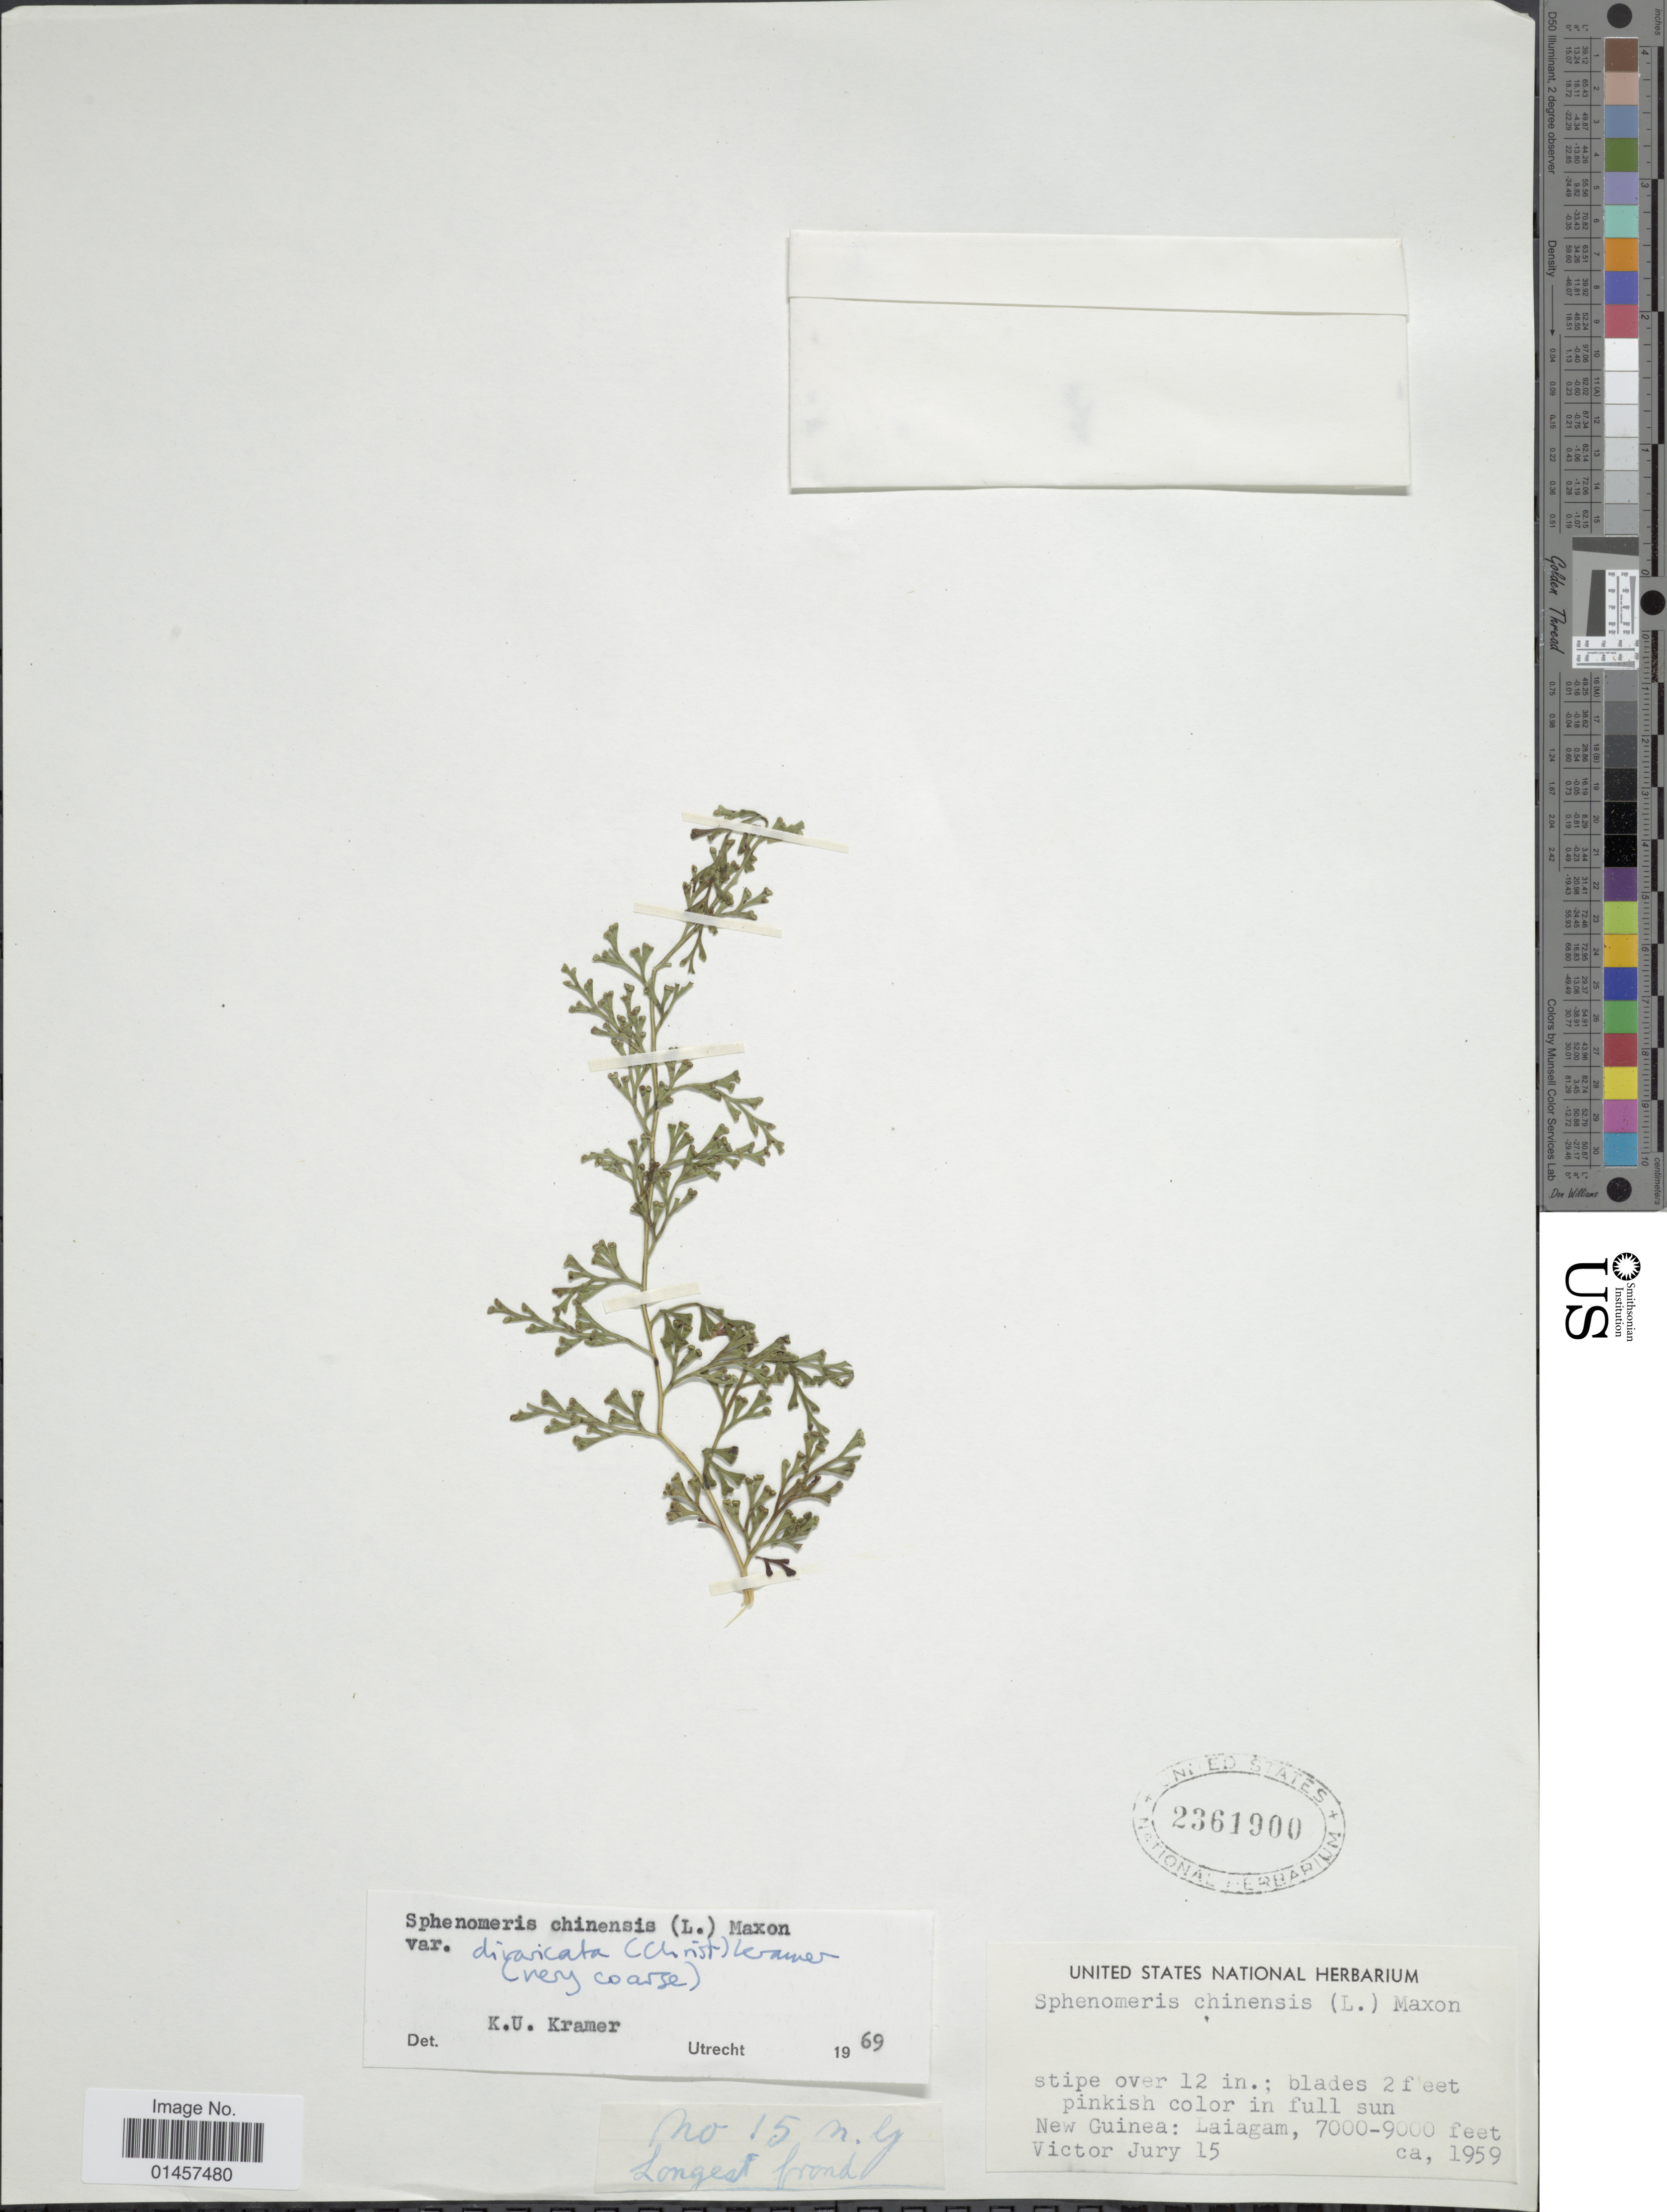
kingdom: Plantae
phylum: Tracheophyta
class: Polypodiopsida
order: Polypodiales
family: Lindsaeaceae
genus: Sphenomeris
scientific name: Sphenomeris chinensis var. divaricata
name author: (Christ) K.U. Kramer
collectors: J. Victor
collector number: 15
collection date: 1959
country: Papua New Guinea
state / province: Enga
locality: New Guinea: Laiagam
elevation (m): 2134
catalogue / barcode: US 2361900